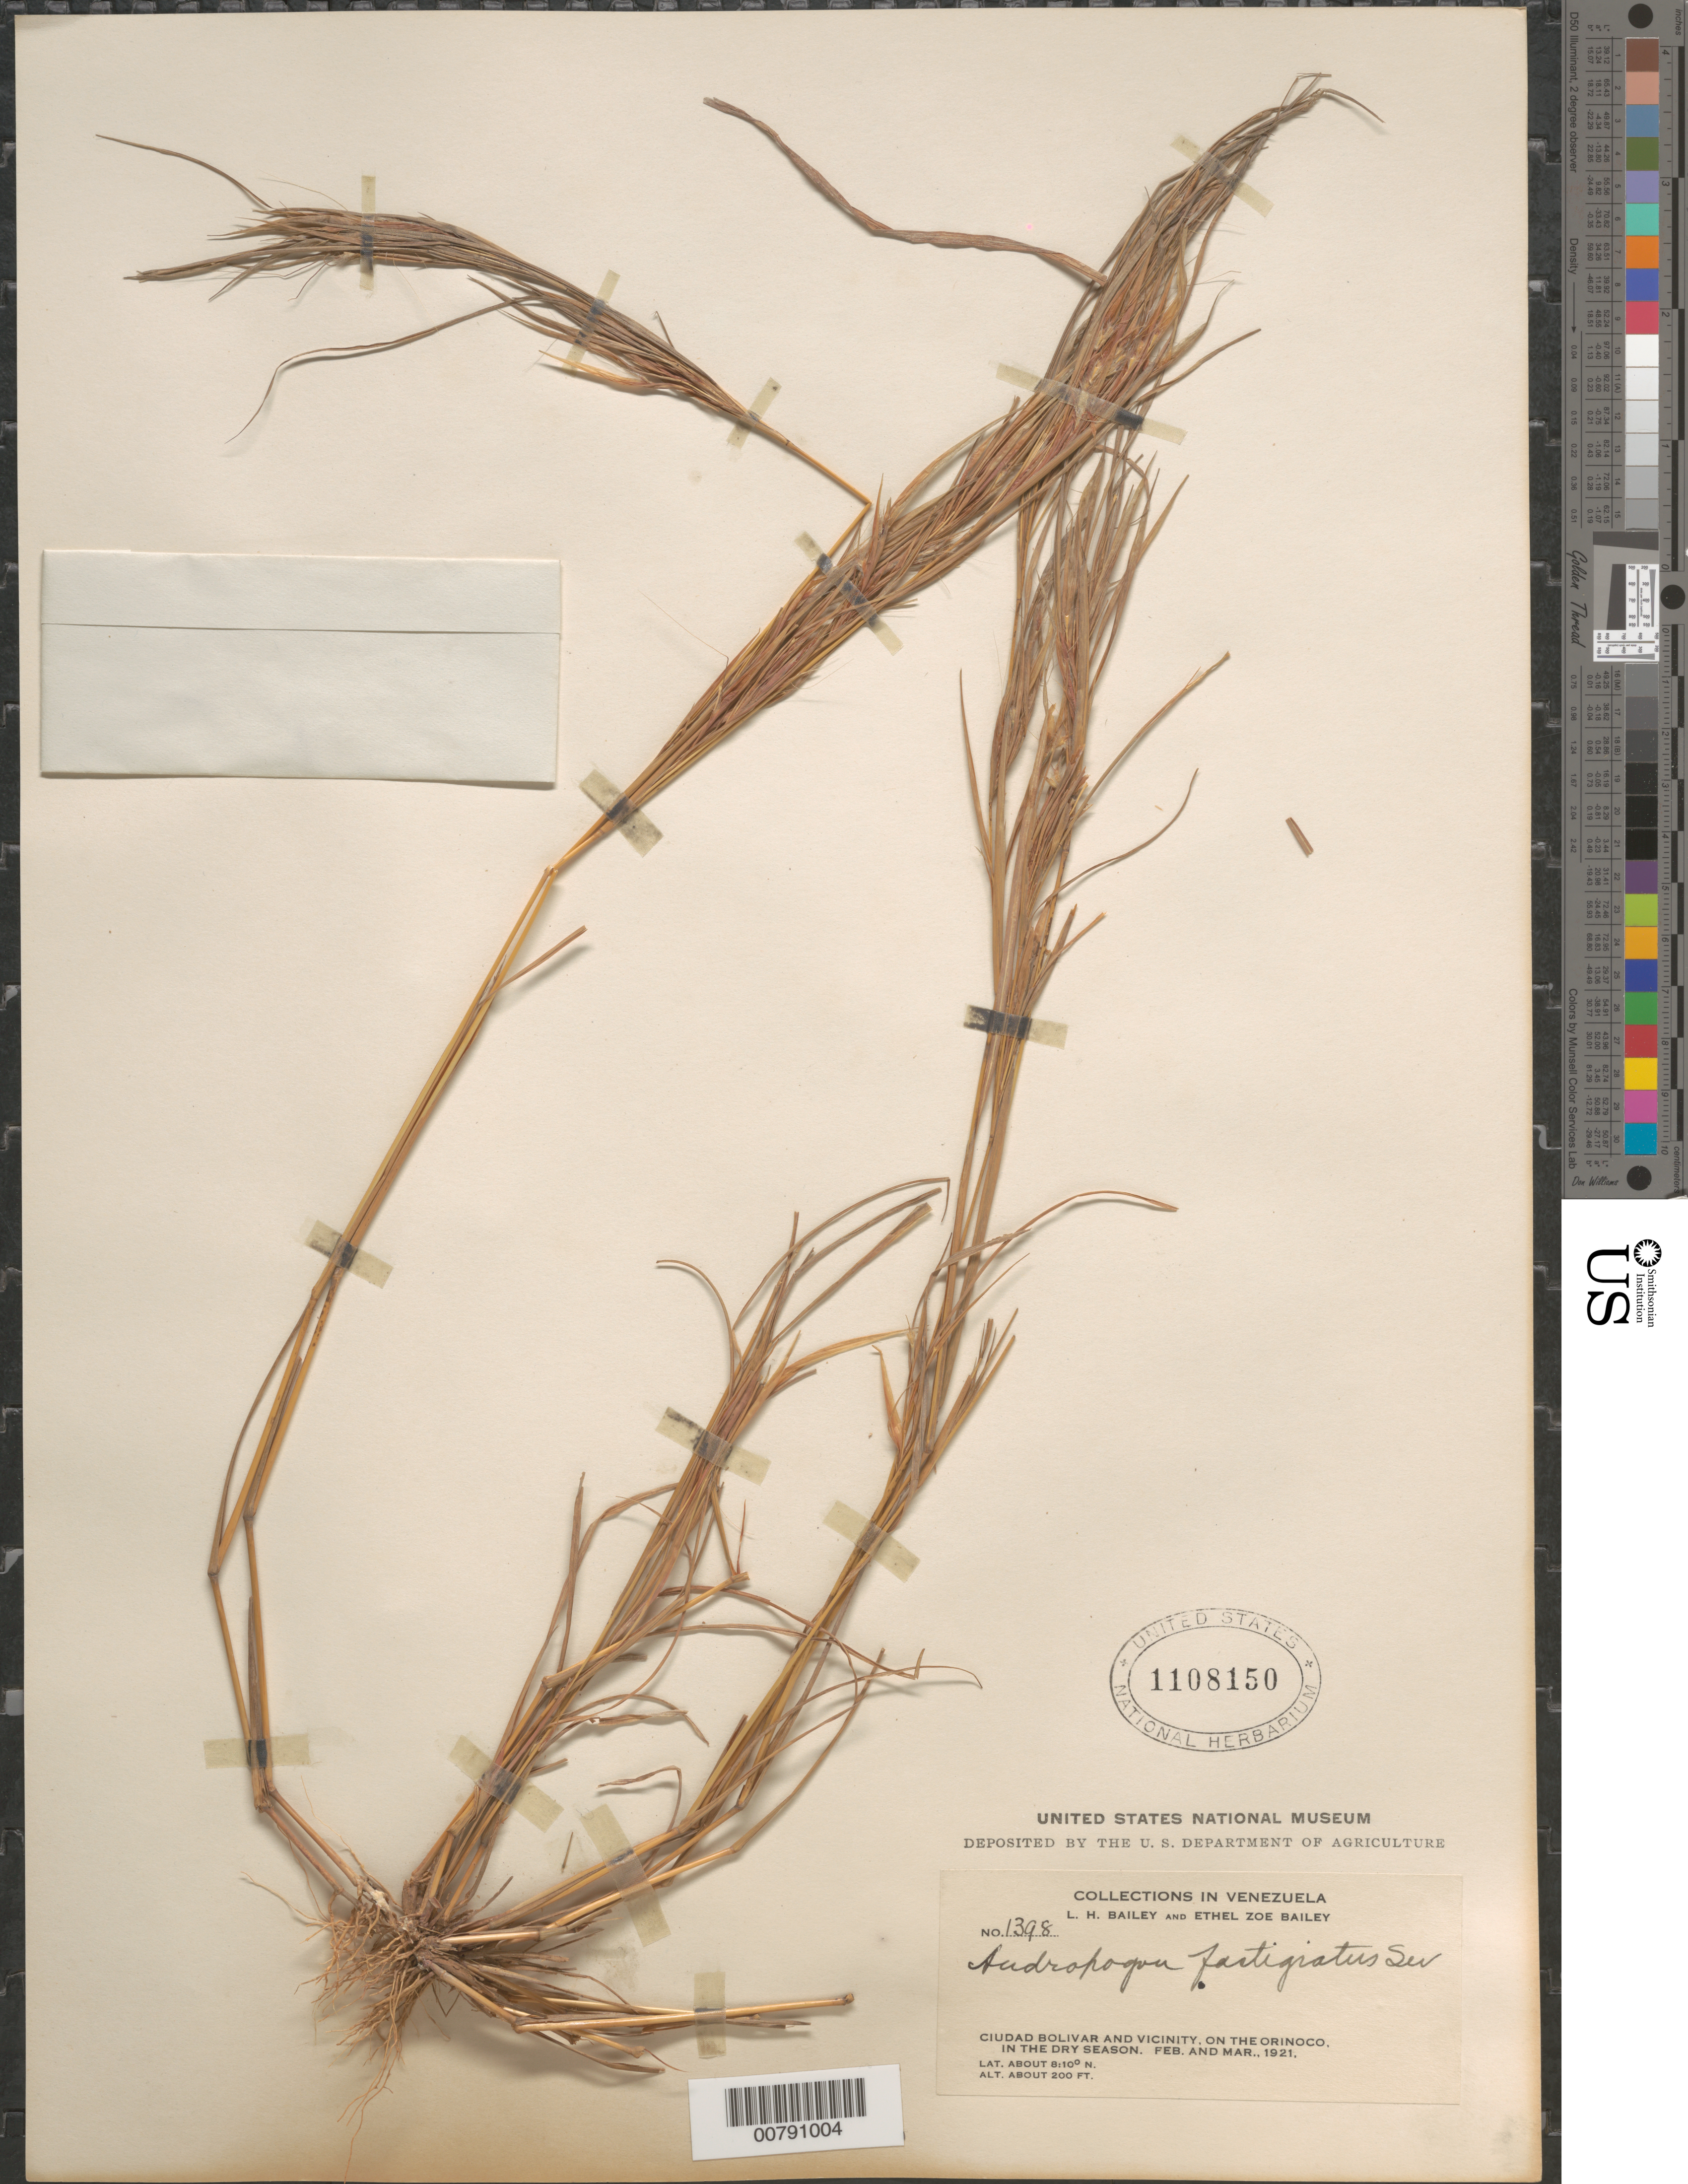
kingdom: Plantae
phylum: Tracheophyta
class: Liliopsida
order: Poales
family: Poaceae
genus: Diectomis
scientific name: Diectomis fastigiata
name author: (Sw.) P. Beauv.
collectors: L. H. Bailey & E. Z. Bailey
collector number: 1398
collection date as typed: Feb-21 and Mar-21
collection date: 1921-02,1921-03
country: Venezuela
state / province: Bolívar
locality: Ciudad Bolívar and vicinity, Orinoco R.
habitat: Dry season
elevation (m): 61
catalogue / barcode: US 1108150